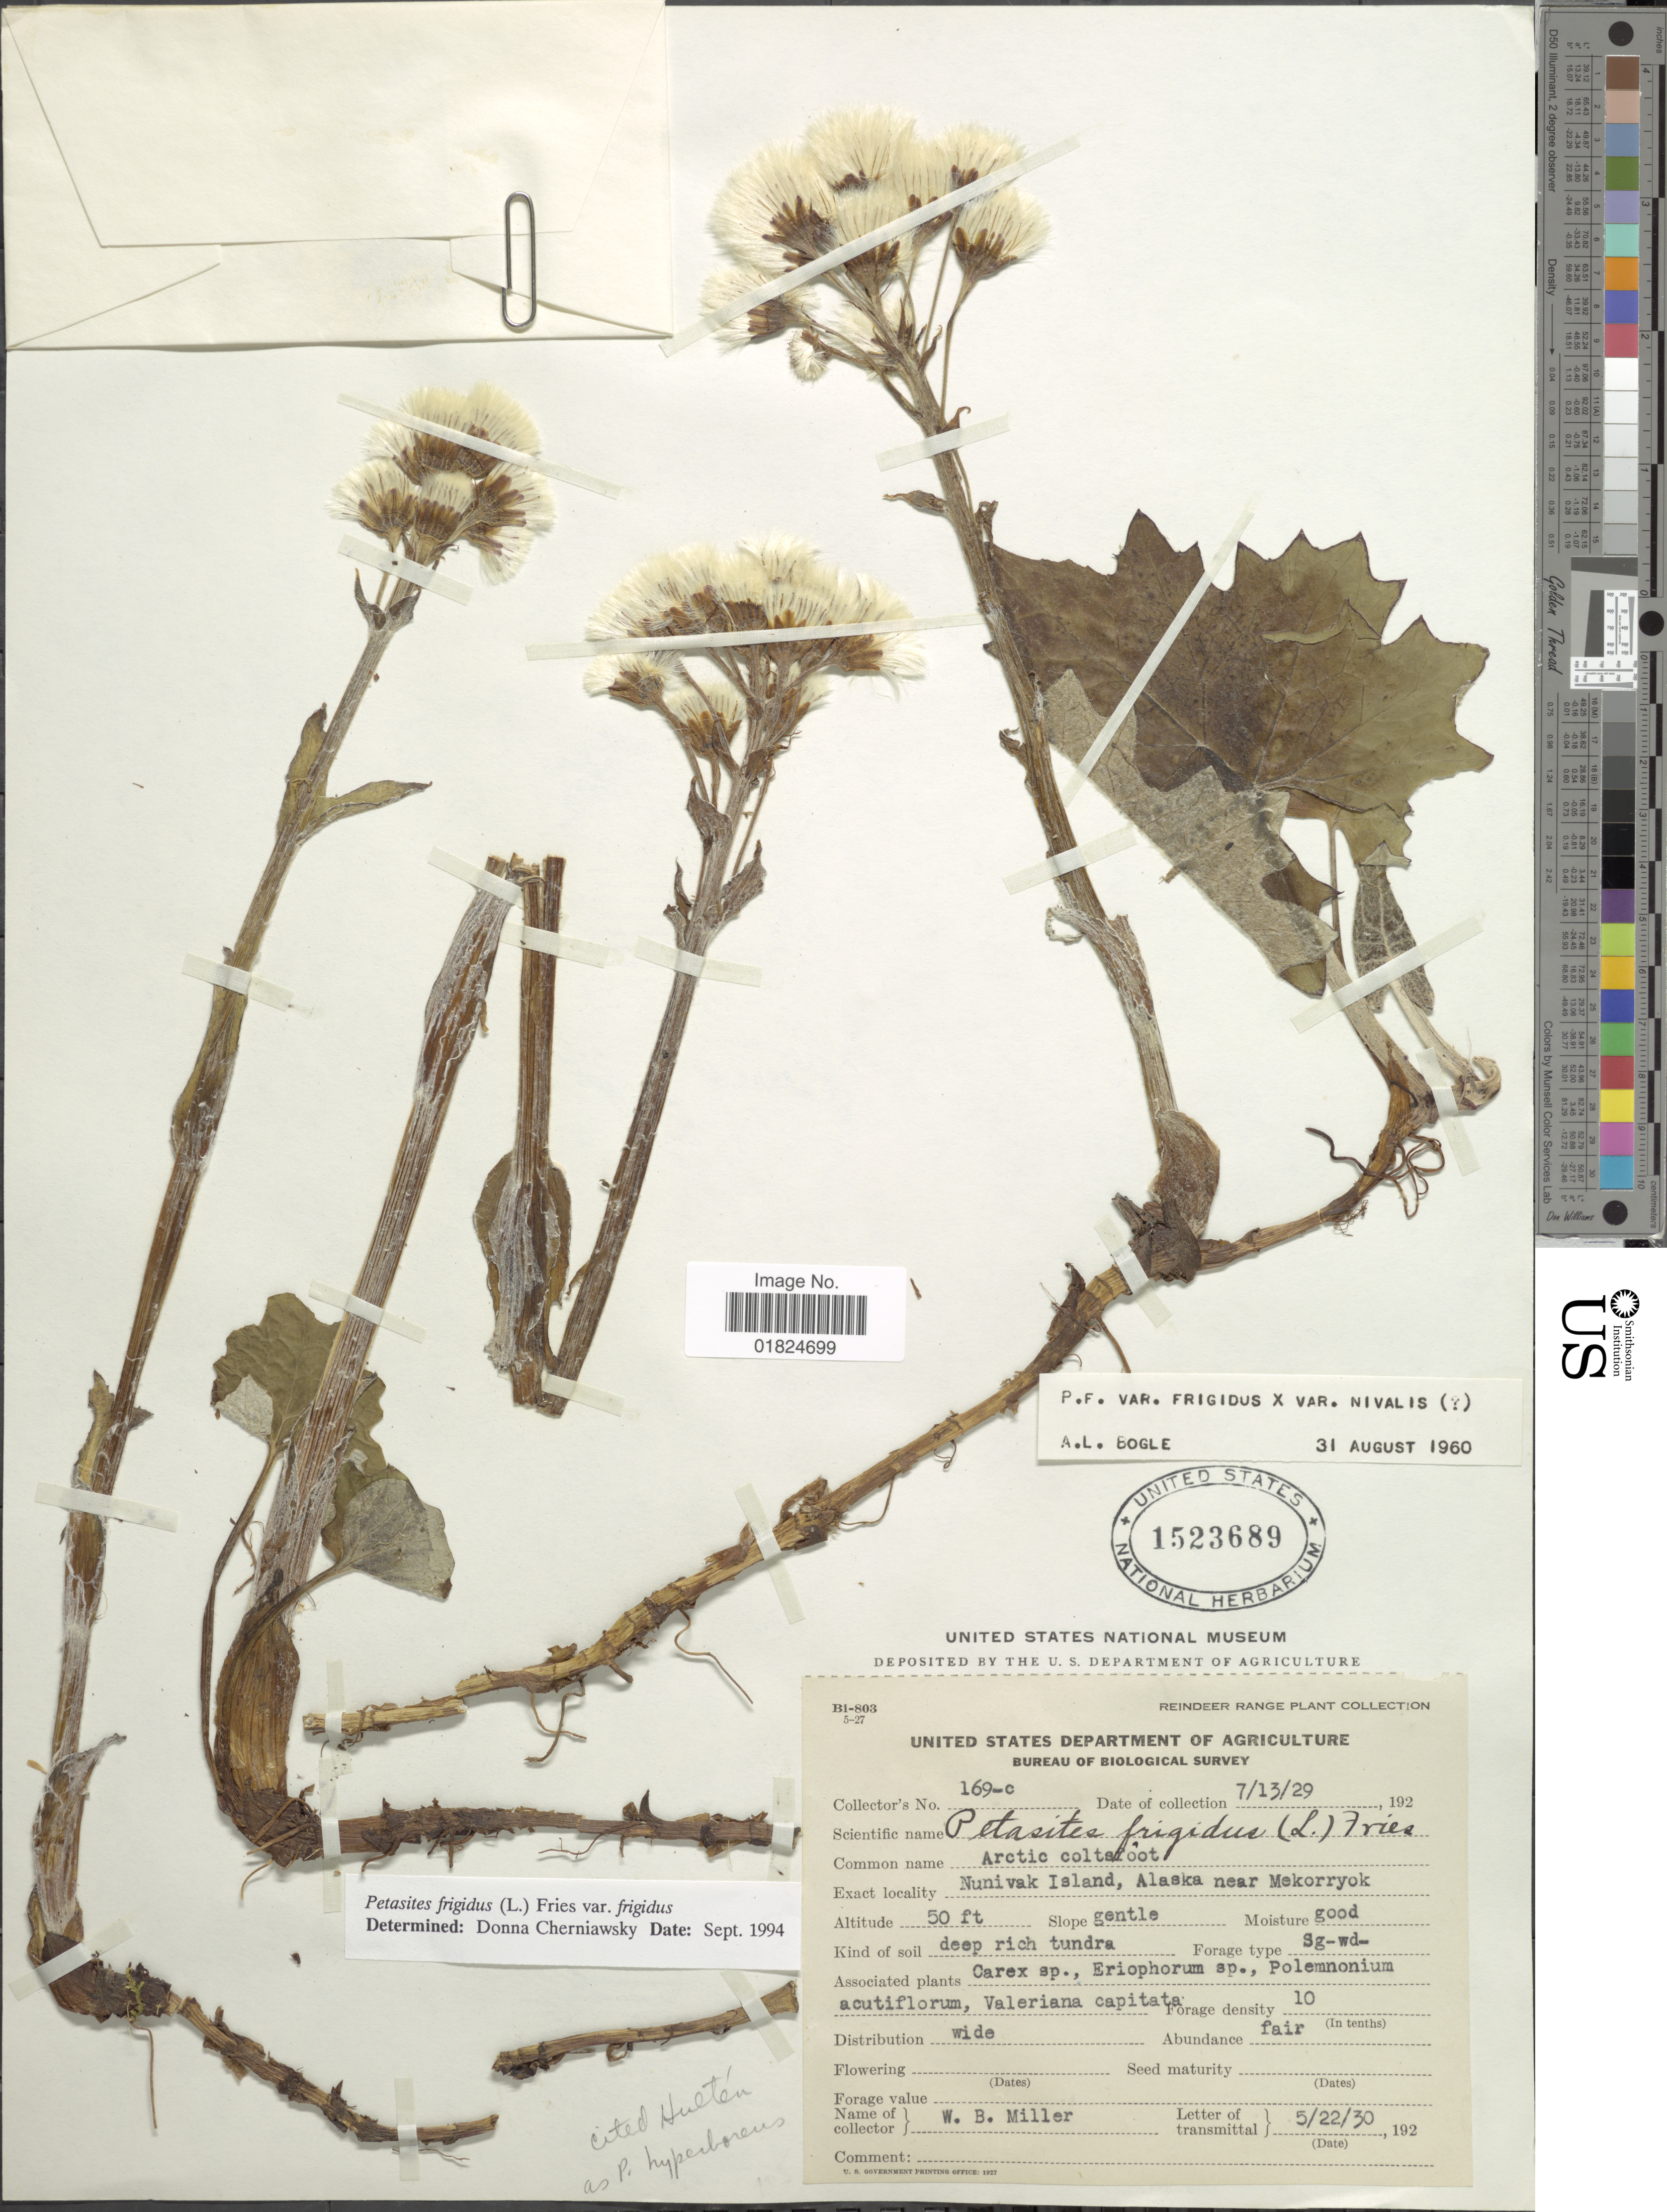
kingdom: Plantae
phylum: Tracheophyta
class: Magnoliopsida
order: Asterales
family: Asteraceae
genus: Petasites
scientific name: Petasites frigidus var. frigidus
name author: (L.) Fr.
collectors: W. Miller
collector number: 169-c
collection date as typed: Transcribed d/m/y: 13/7/29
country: United States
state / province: Alaska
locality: Nunuvak Island, Alaska near Mekorryok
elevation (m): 15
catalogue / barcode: US 1523689